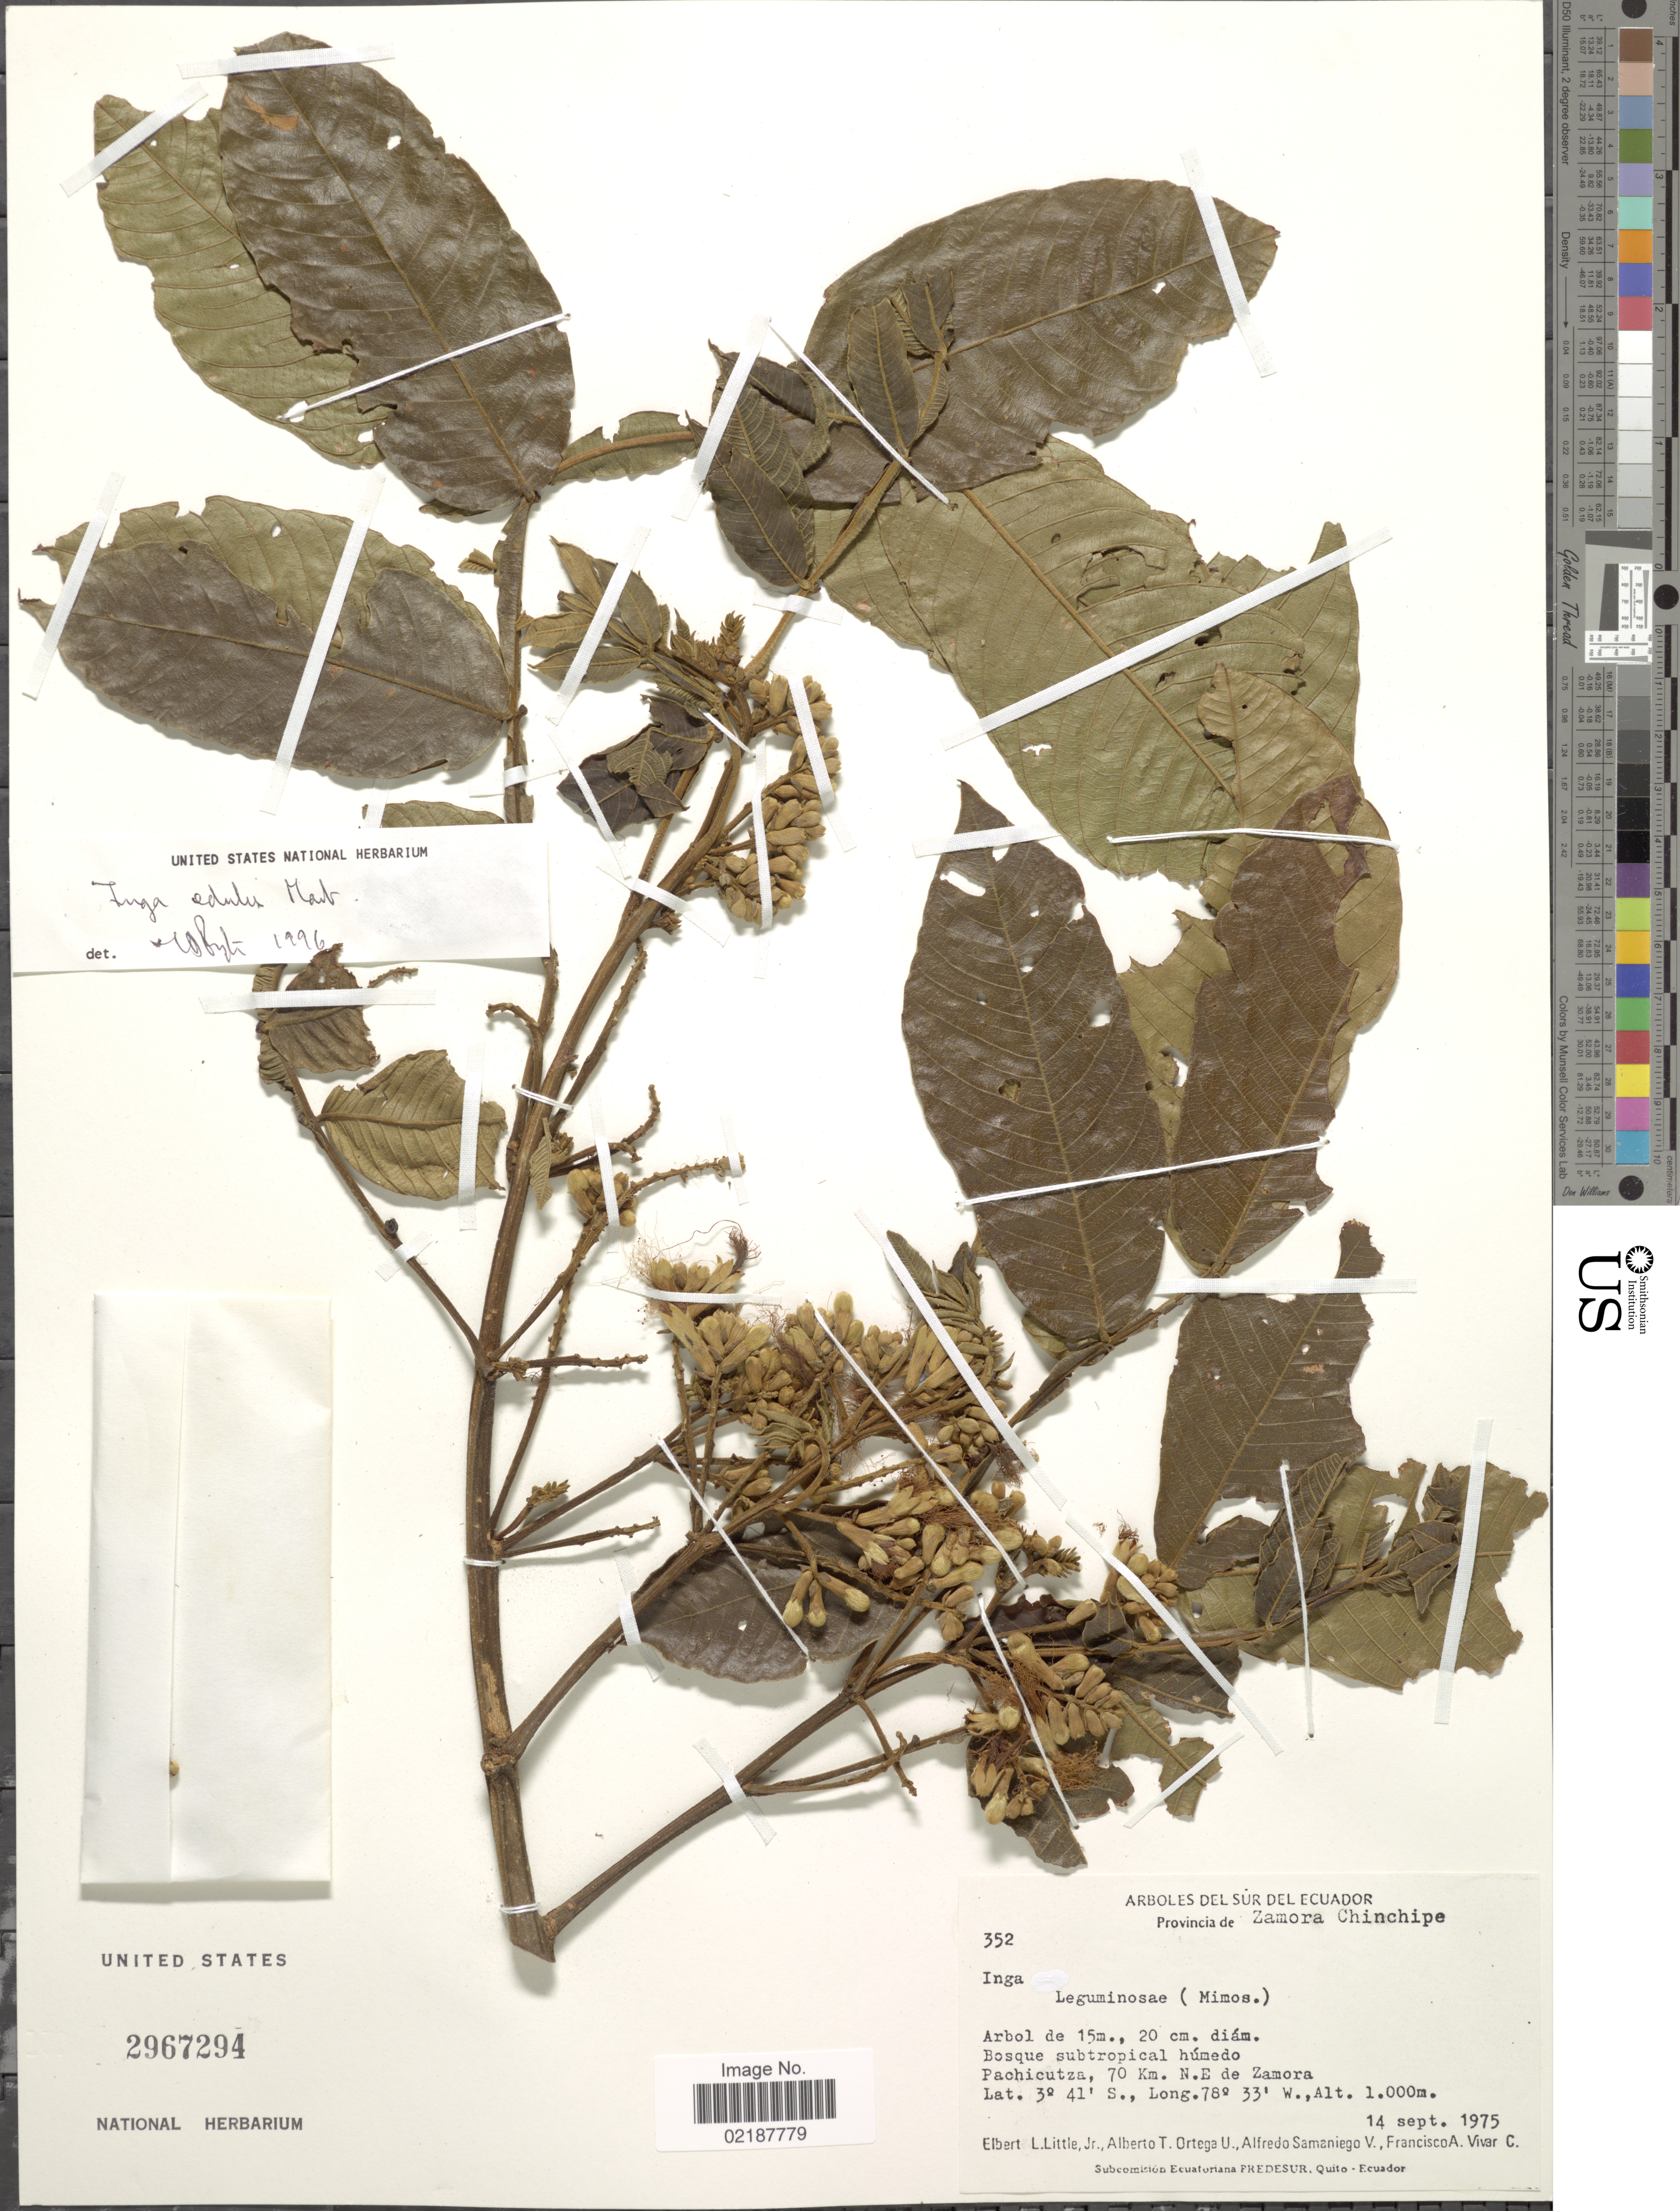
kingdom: Plantae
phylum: Tracheophyta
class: Magnoliopsida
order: Fabales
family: Fabaceae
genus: Inga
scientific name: Inga edulis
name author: Mart.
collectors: E. L. Little, A. T. Ortega U., A. V. Samaniego & F. A. Vivar C.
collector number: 352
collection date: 1975-09-14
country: Ecuador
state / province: Zamora-Chinchipe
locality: Pachicutza, 70 km N.E. de Zamora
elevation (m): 1000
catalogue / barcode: US 2967294